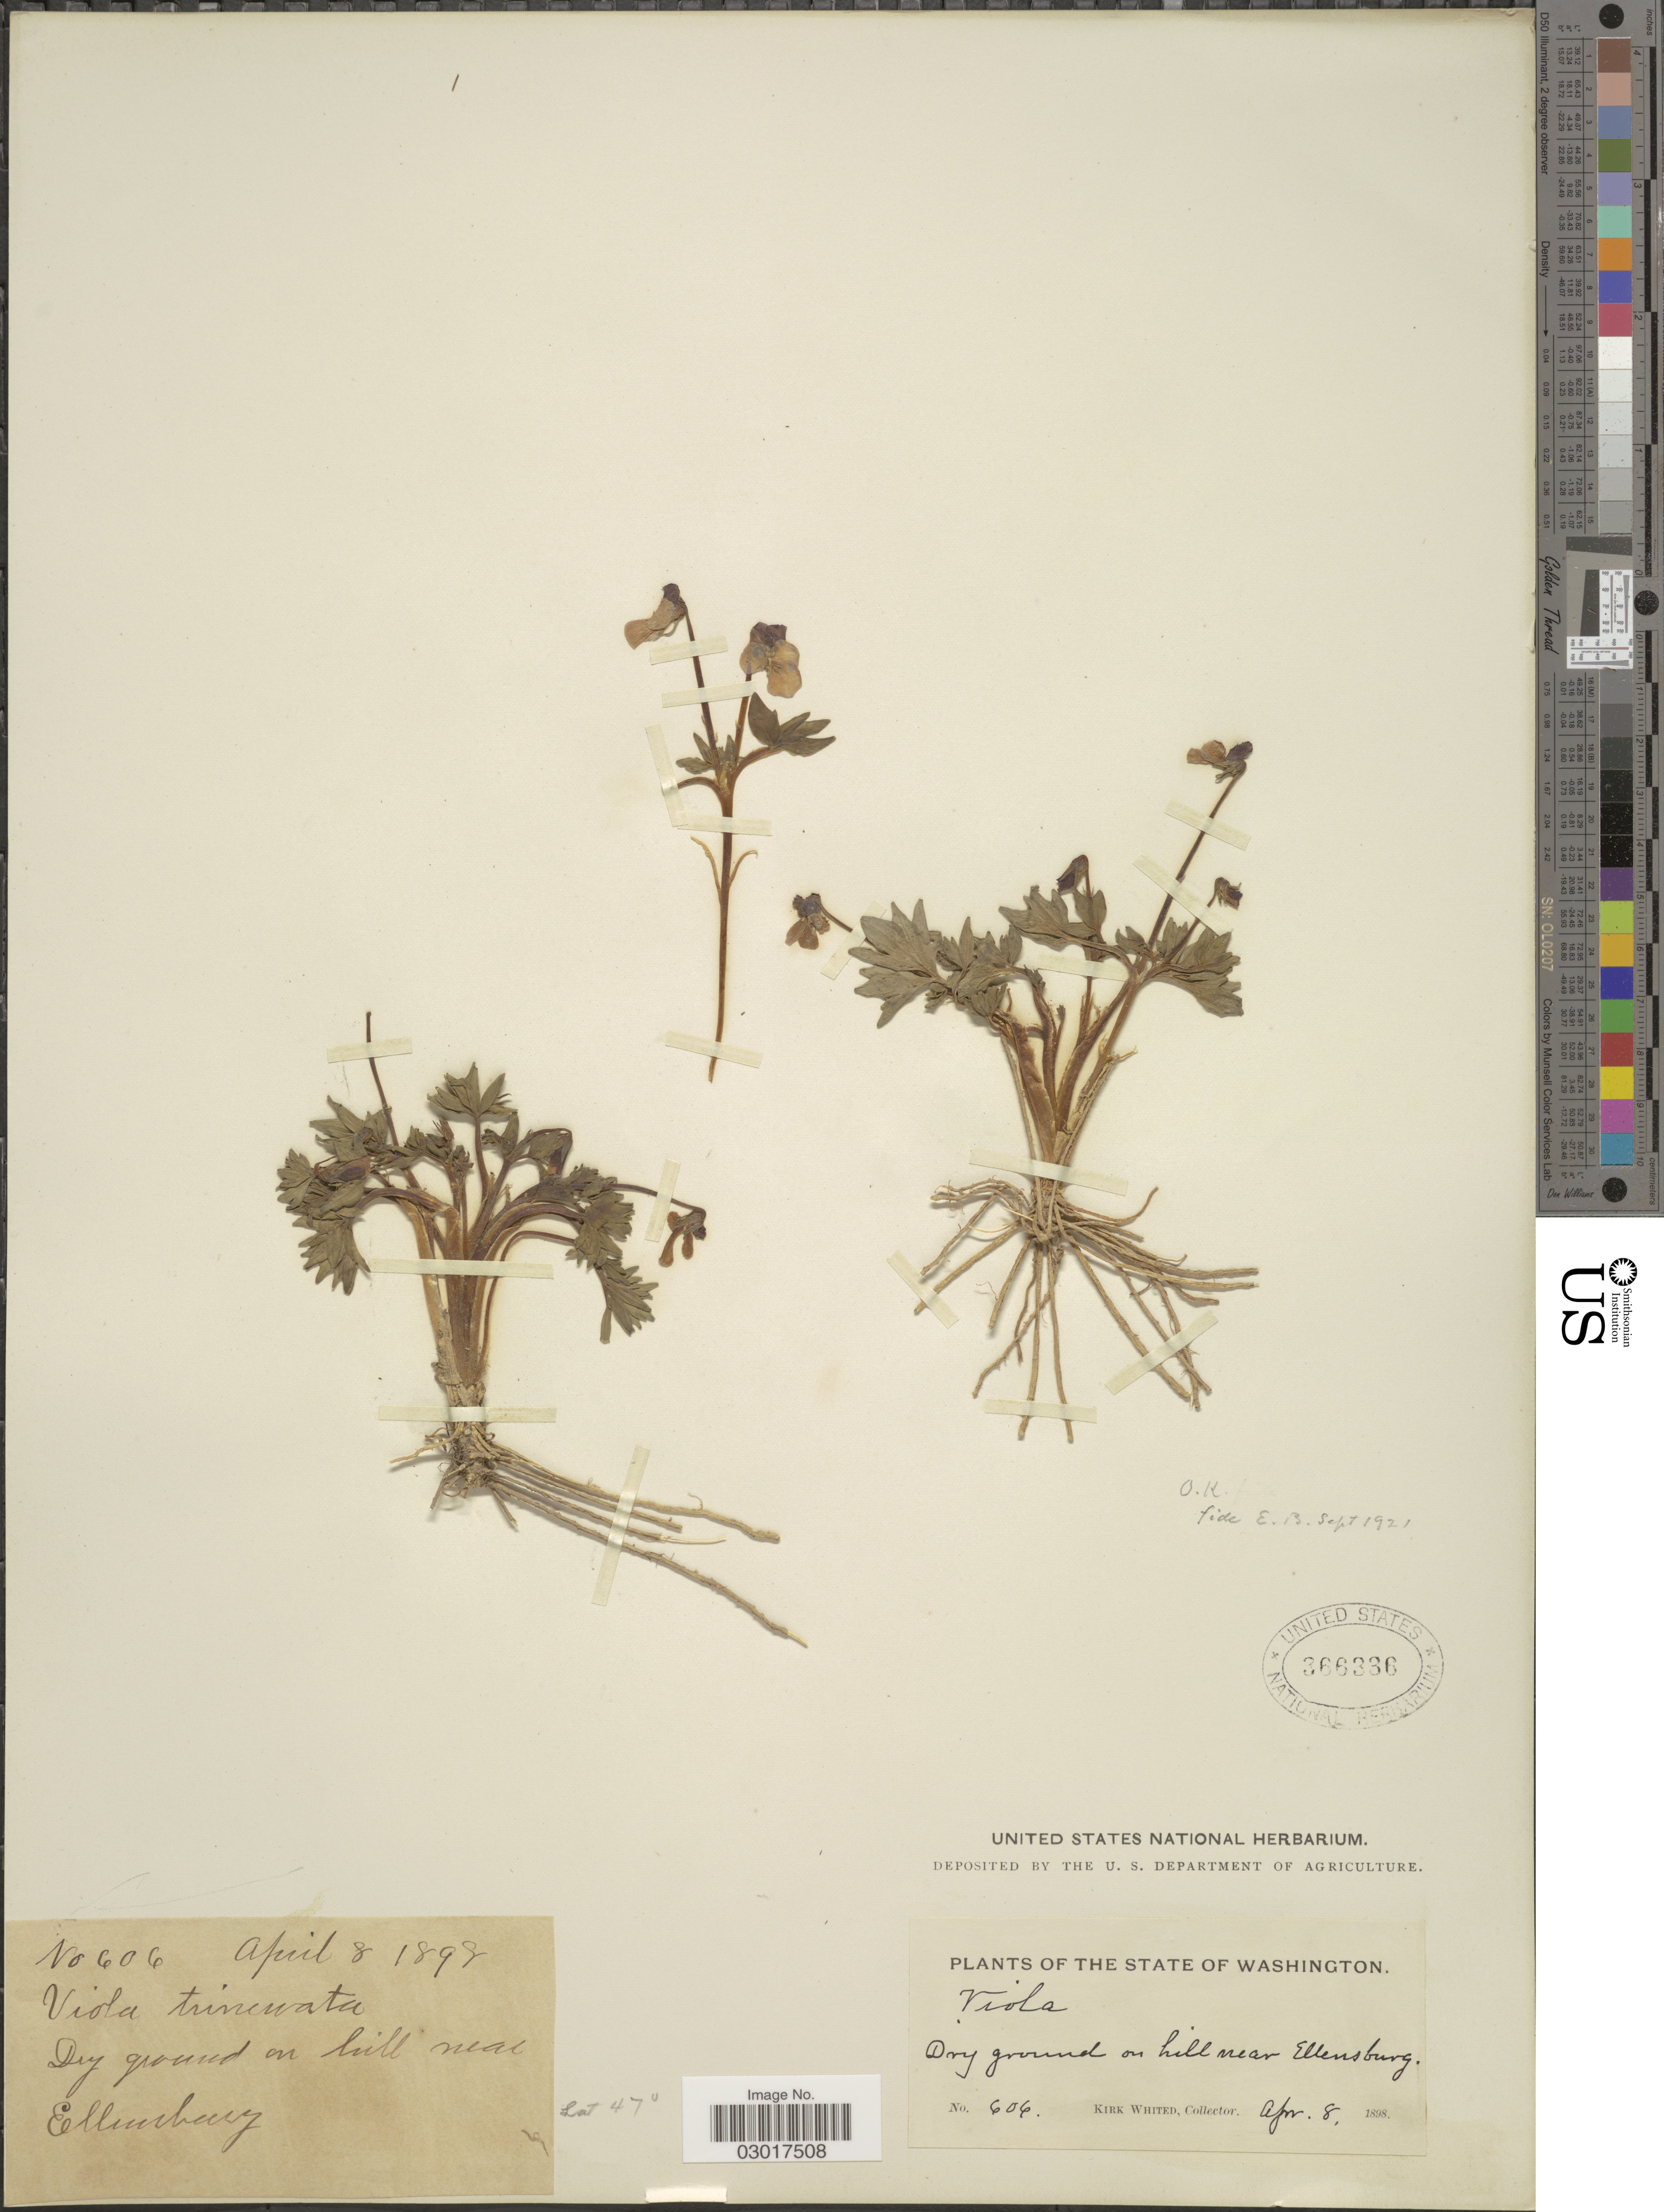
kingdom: Plantae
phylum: Tracheophyta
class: Magnoliopsida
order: Malpighiales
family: Violaceae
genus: Viola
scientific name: Viola trinervata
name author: (J.T. Howell) J.T. Howell ex A. Gray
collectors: K. Whited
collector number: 606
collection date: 1898-04-08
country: United States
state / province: Washington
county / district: Kittitas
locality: Dry ground on hill near Ellensburg.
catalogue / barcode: US 366336